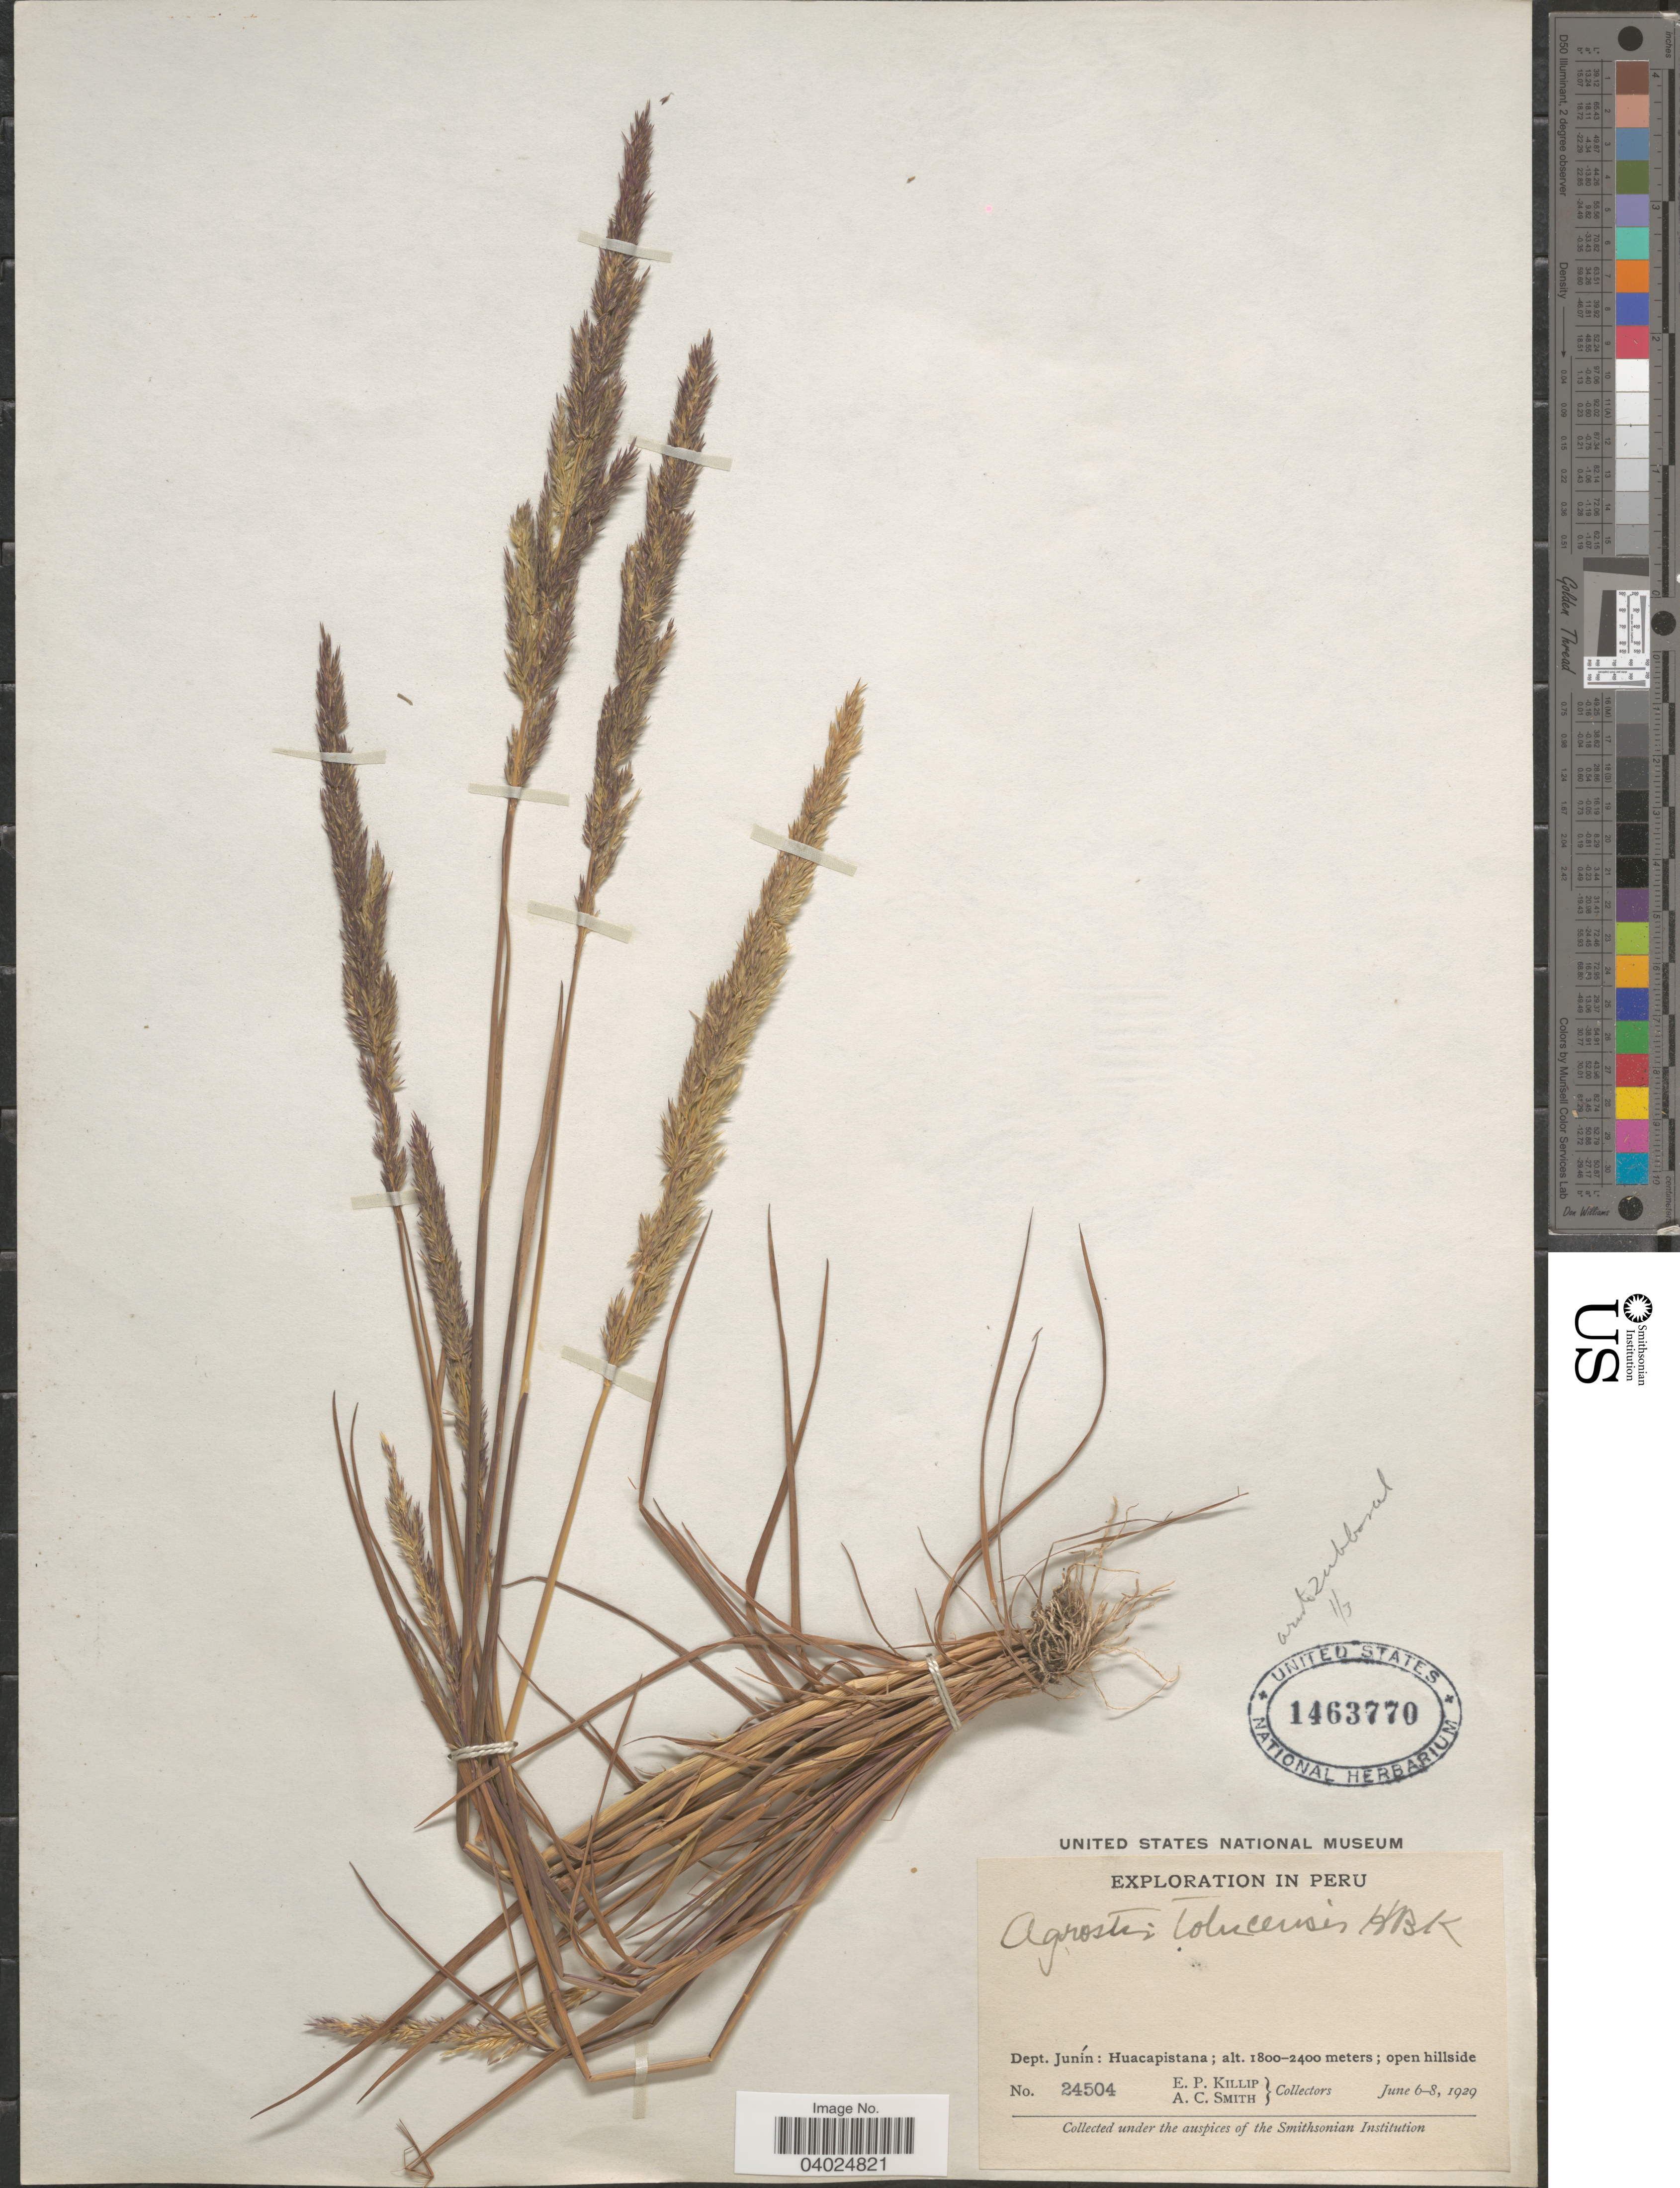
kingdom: Plantae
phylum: Tracheophyta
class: Liliopsida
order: Poales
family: Poaceae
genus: Agrostis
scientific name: Agrostis tolucensis Kunth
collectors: E. P. Killip & A. C. Smith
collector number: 24504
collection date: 1929-06-06/1929-06-08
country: Peru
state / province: Junín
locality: Dept. Junín: Huacapistana.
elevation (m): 1800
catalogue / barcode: US 1463770